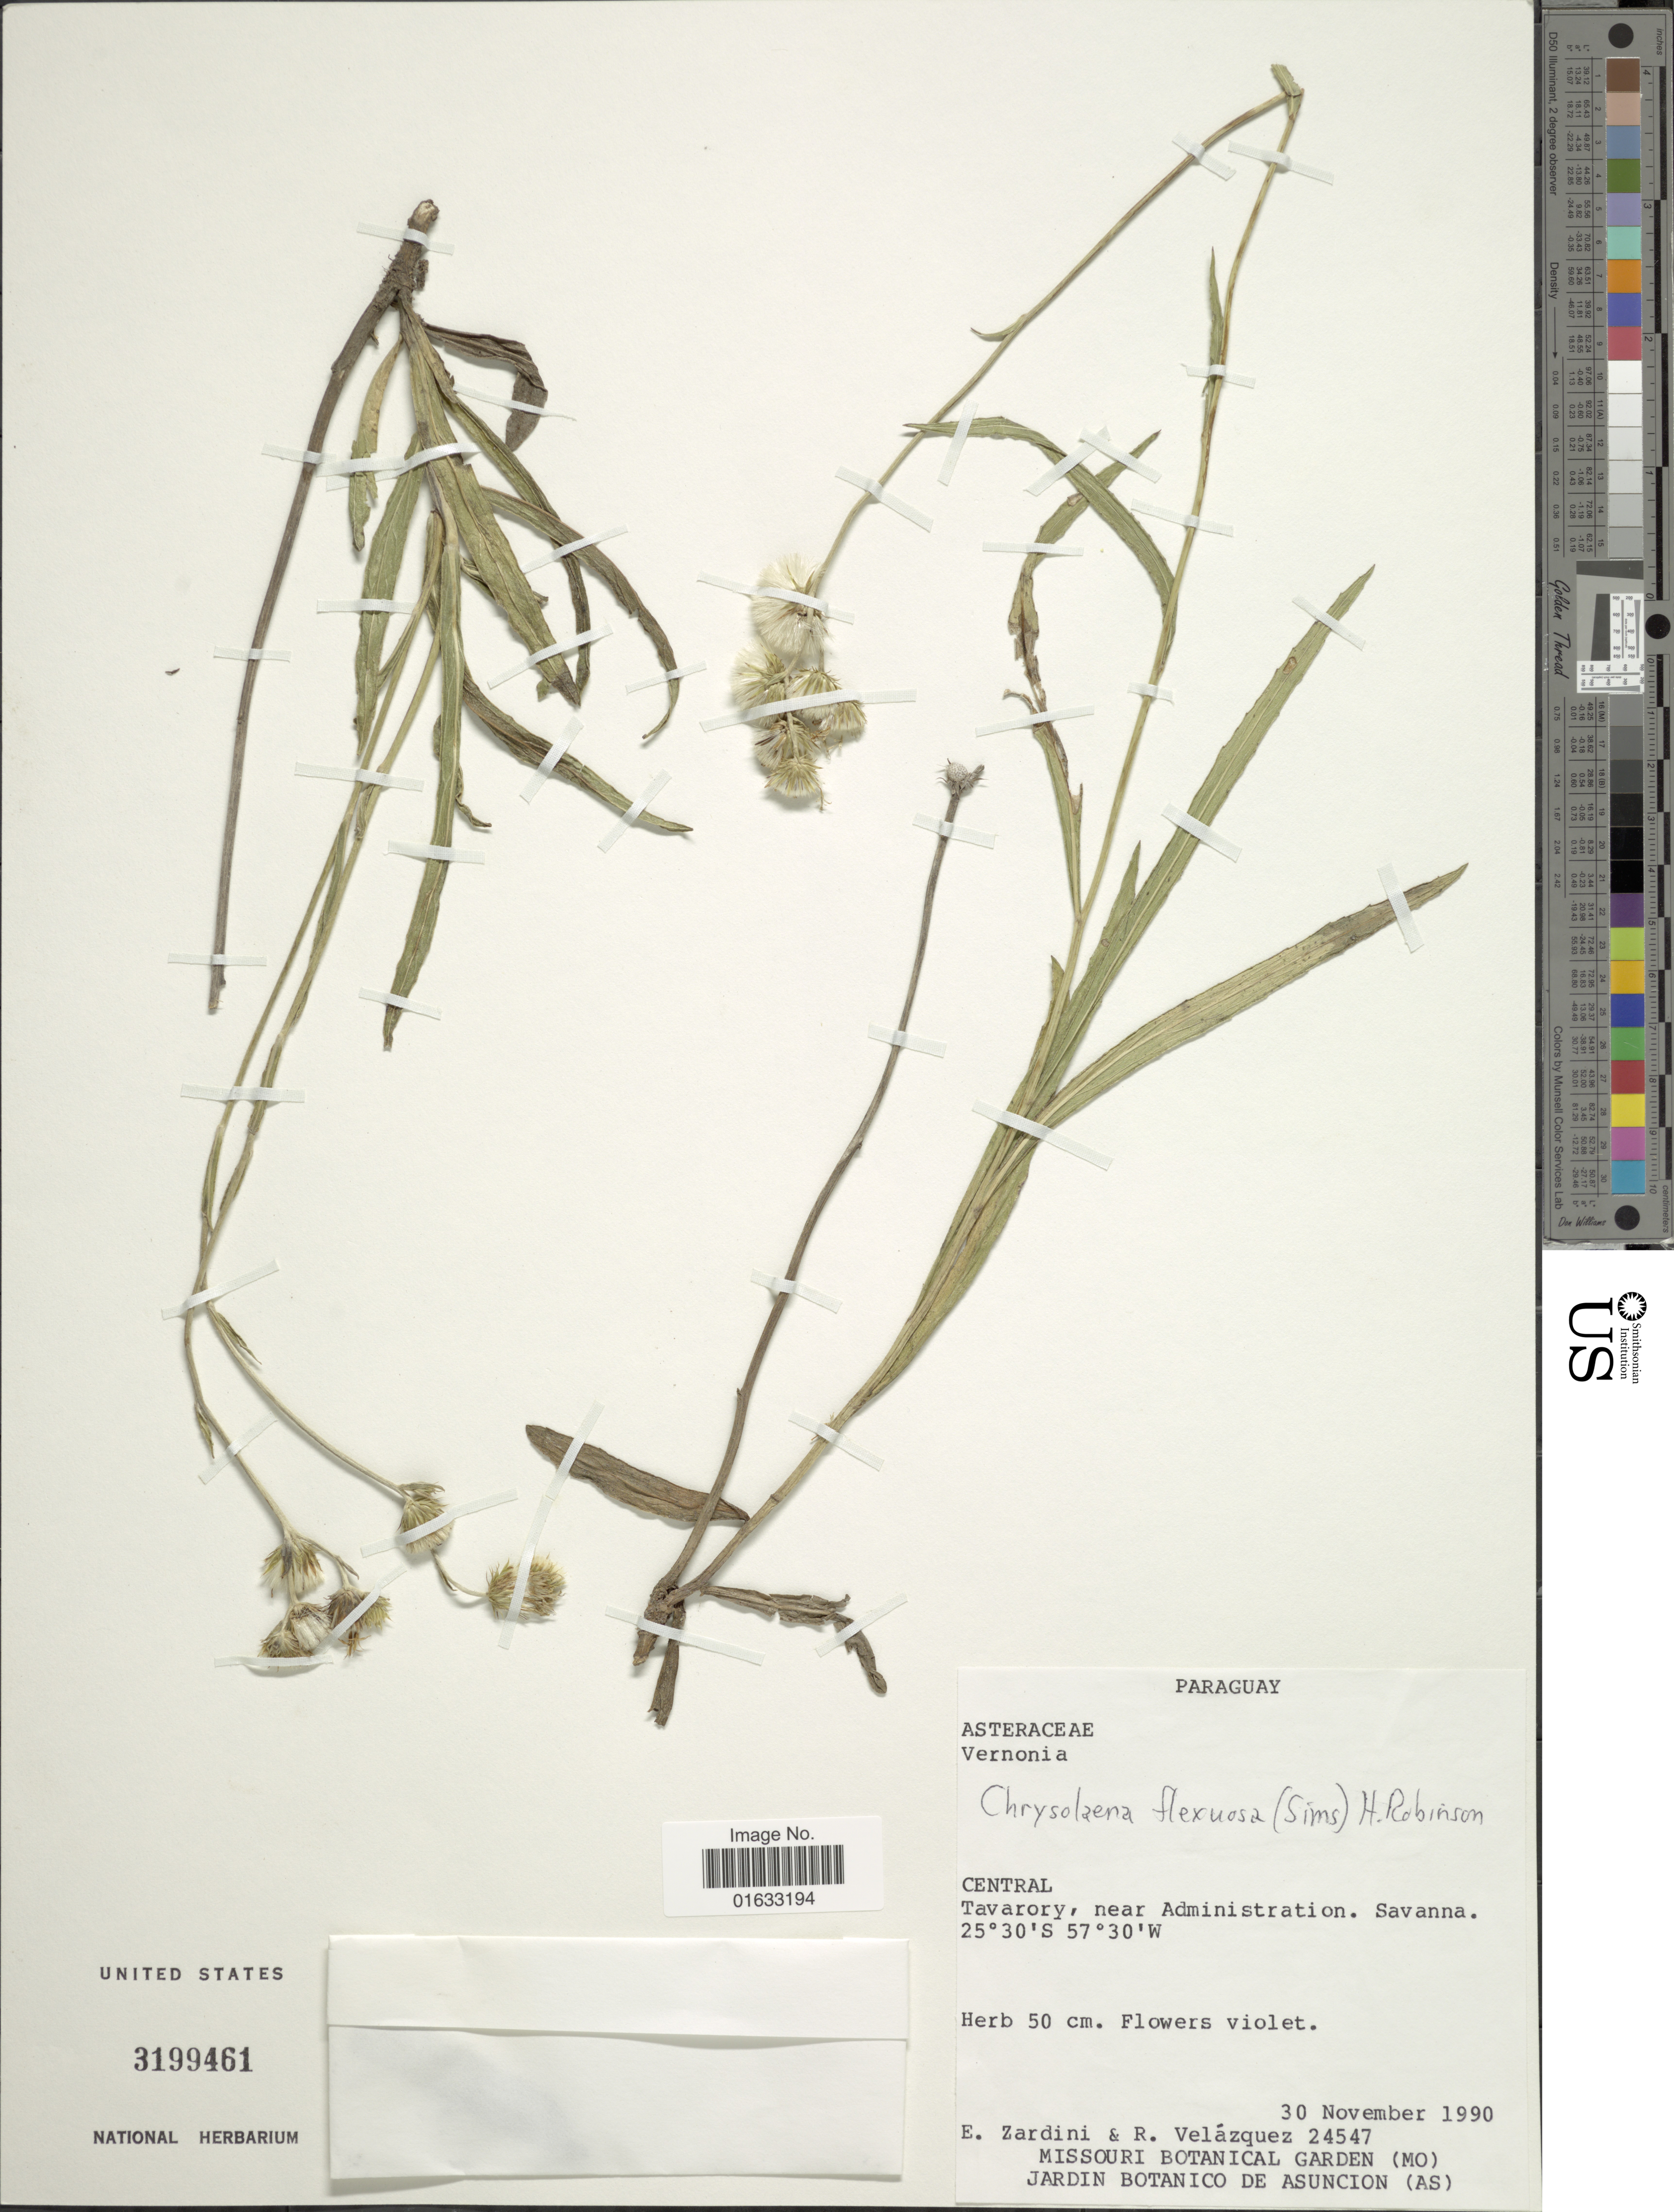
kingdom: Plantae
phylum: Tracheophyta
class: Magnoliopsida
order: Asterales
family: Asteraceae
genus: Chrysolaena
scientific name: Chrysolaena flexuosa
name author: (Sims) H. Rob.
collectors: E. M. Zardini & C. Velázquez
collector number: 24547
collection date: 1990-11-30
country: Paraguay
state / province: Central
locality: Central, Tavarory, near Administration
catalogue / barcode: US 3199461